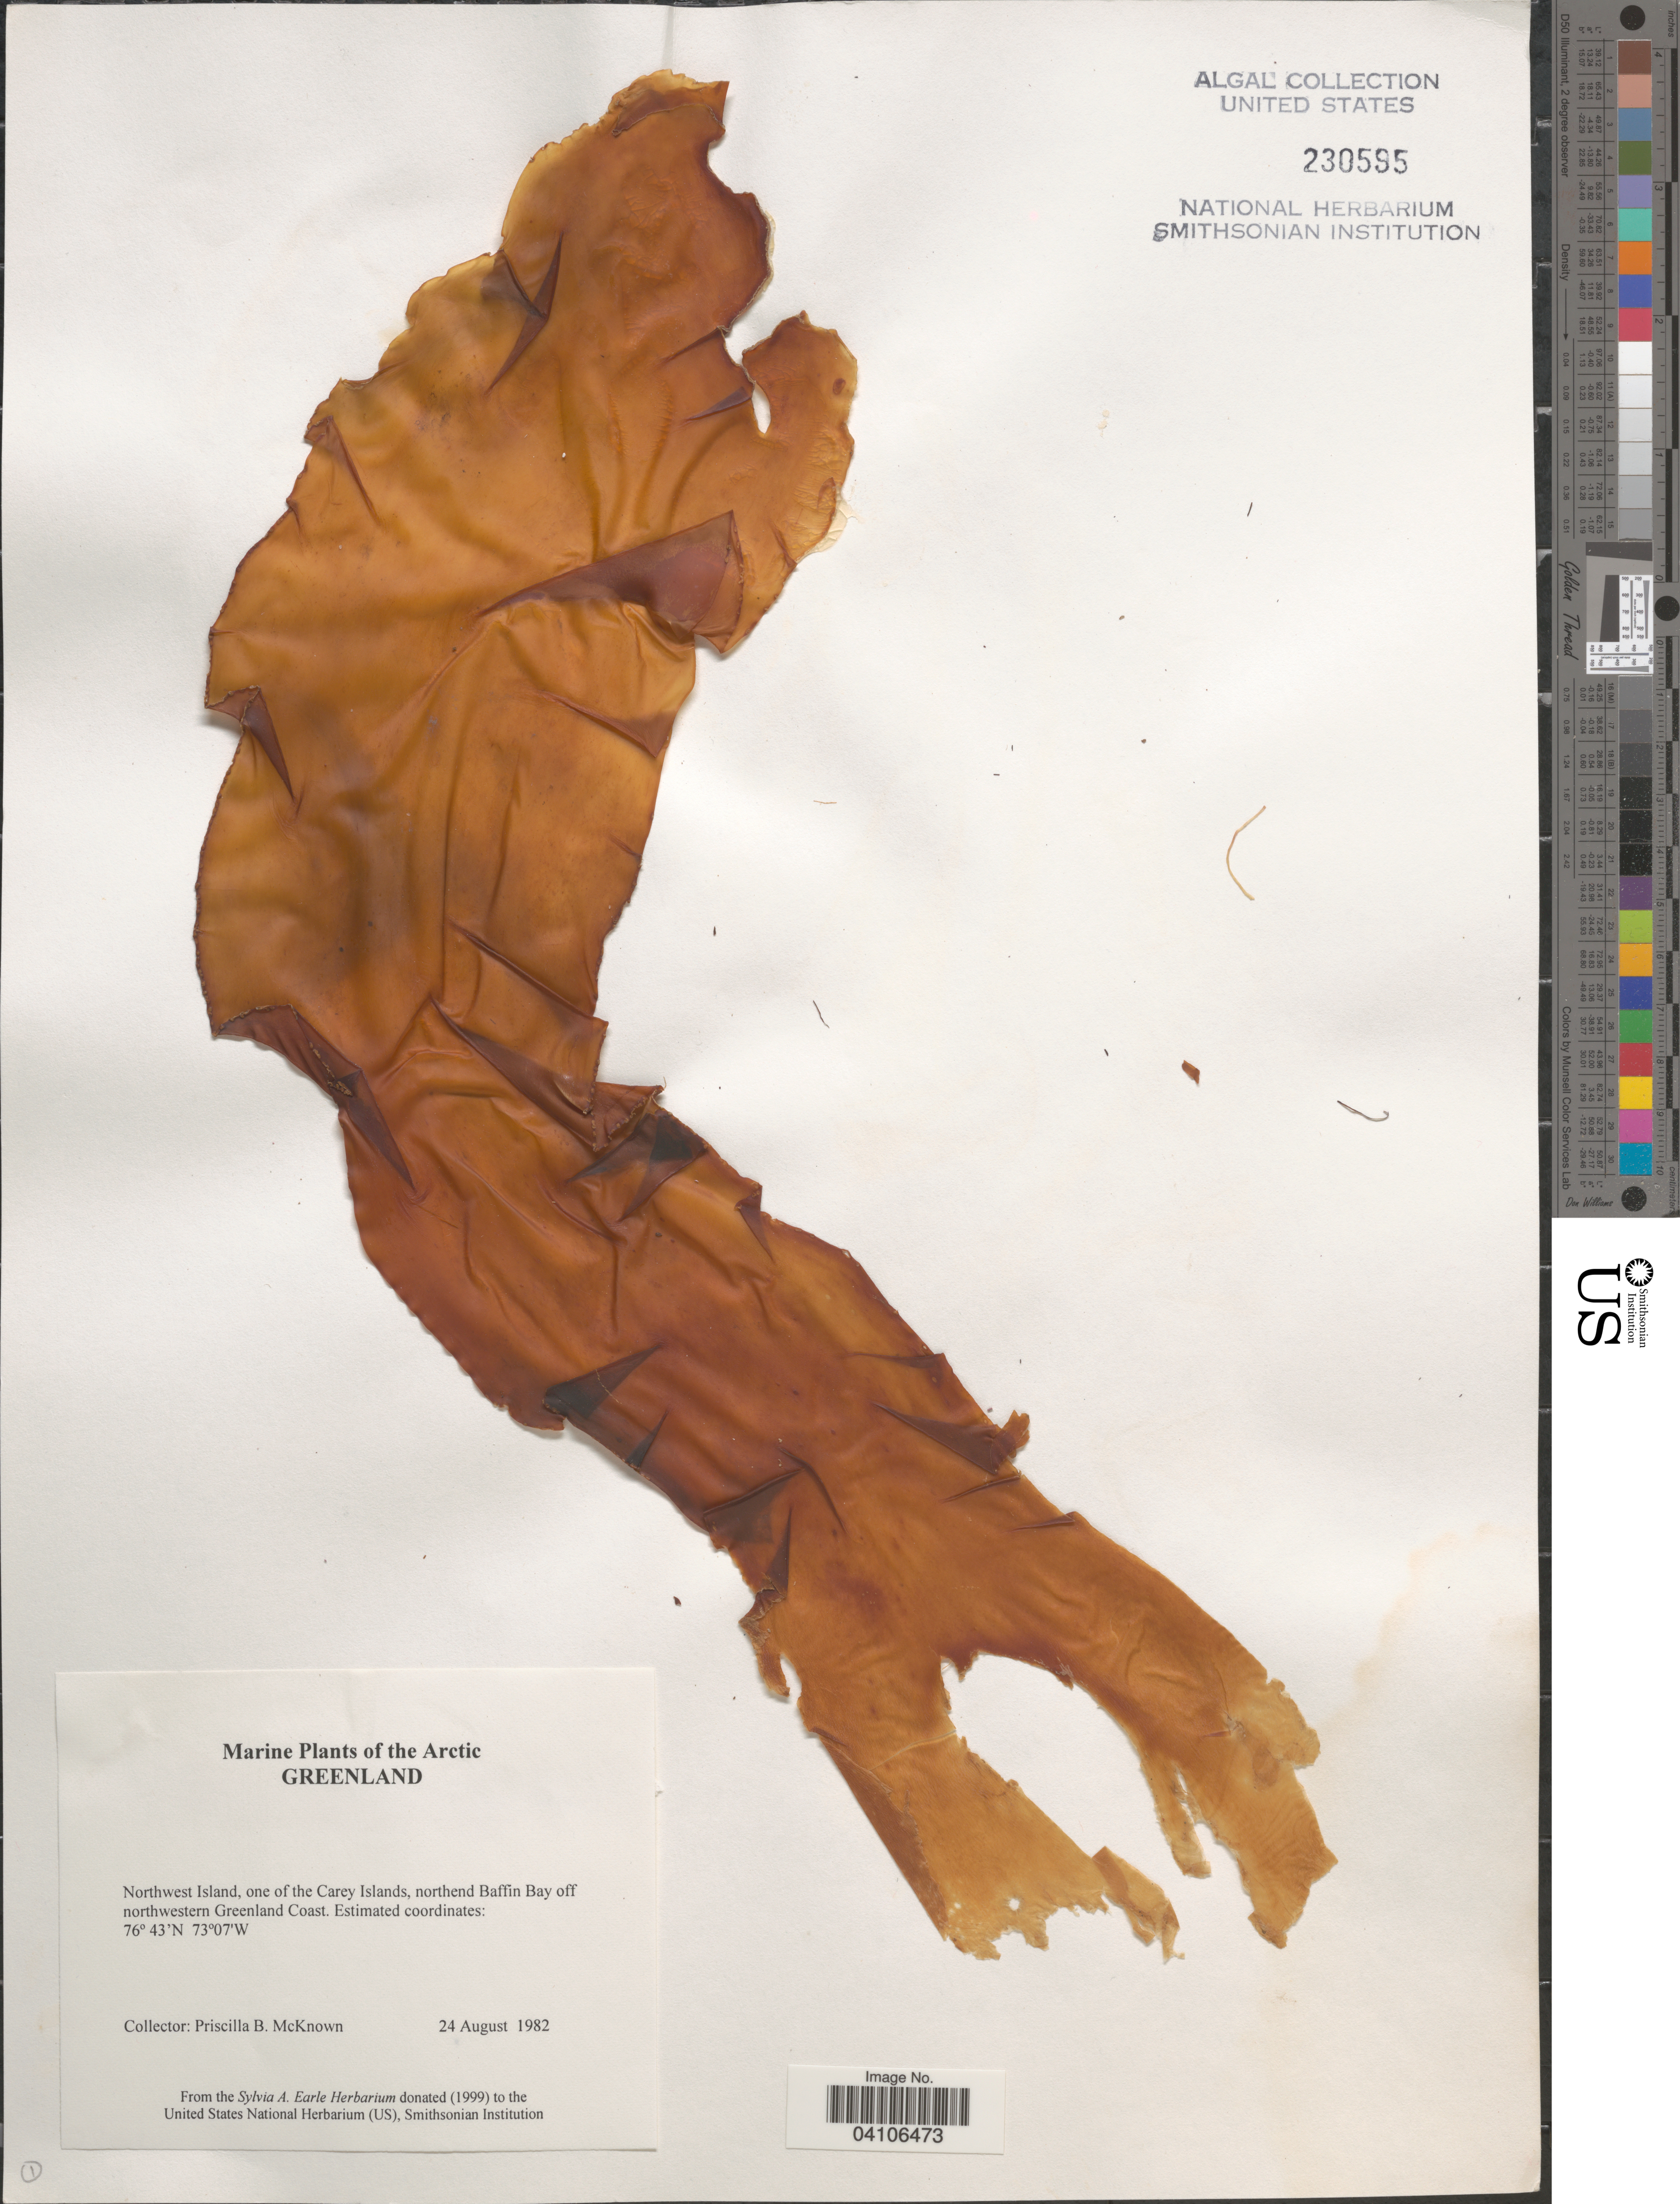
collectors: P. McKnown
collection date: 1982-08-24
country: Greenland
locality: The Arctic Greenland. Northwest Island, one of the Carey Islands, northend Baffin Bay off northwestern Greenland Coast.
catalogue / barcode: US 230595